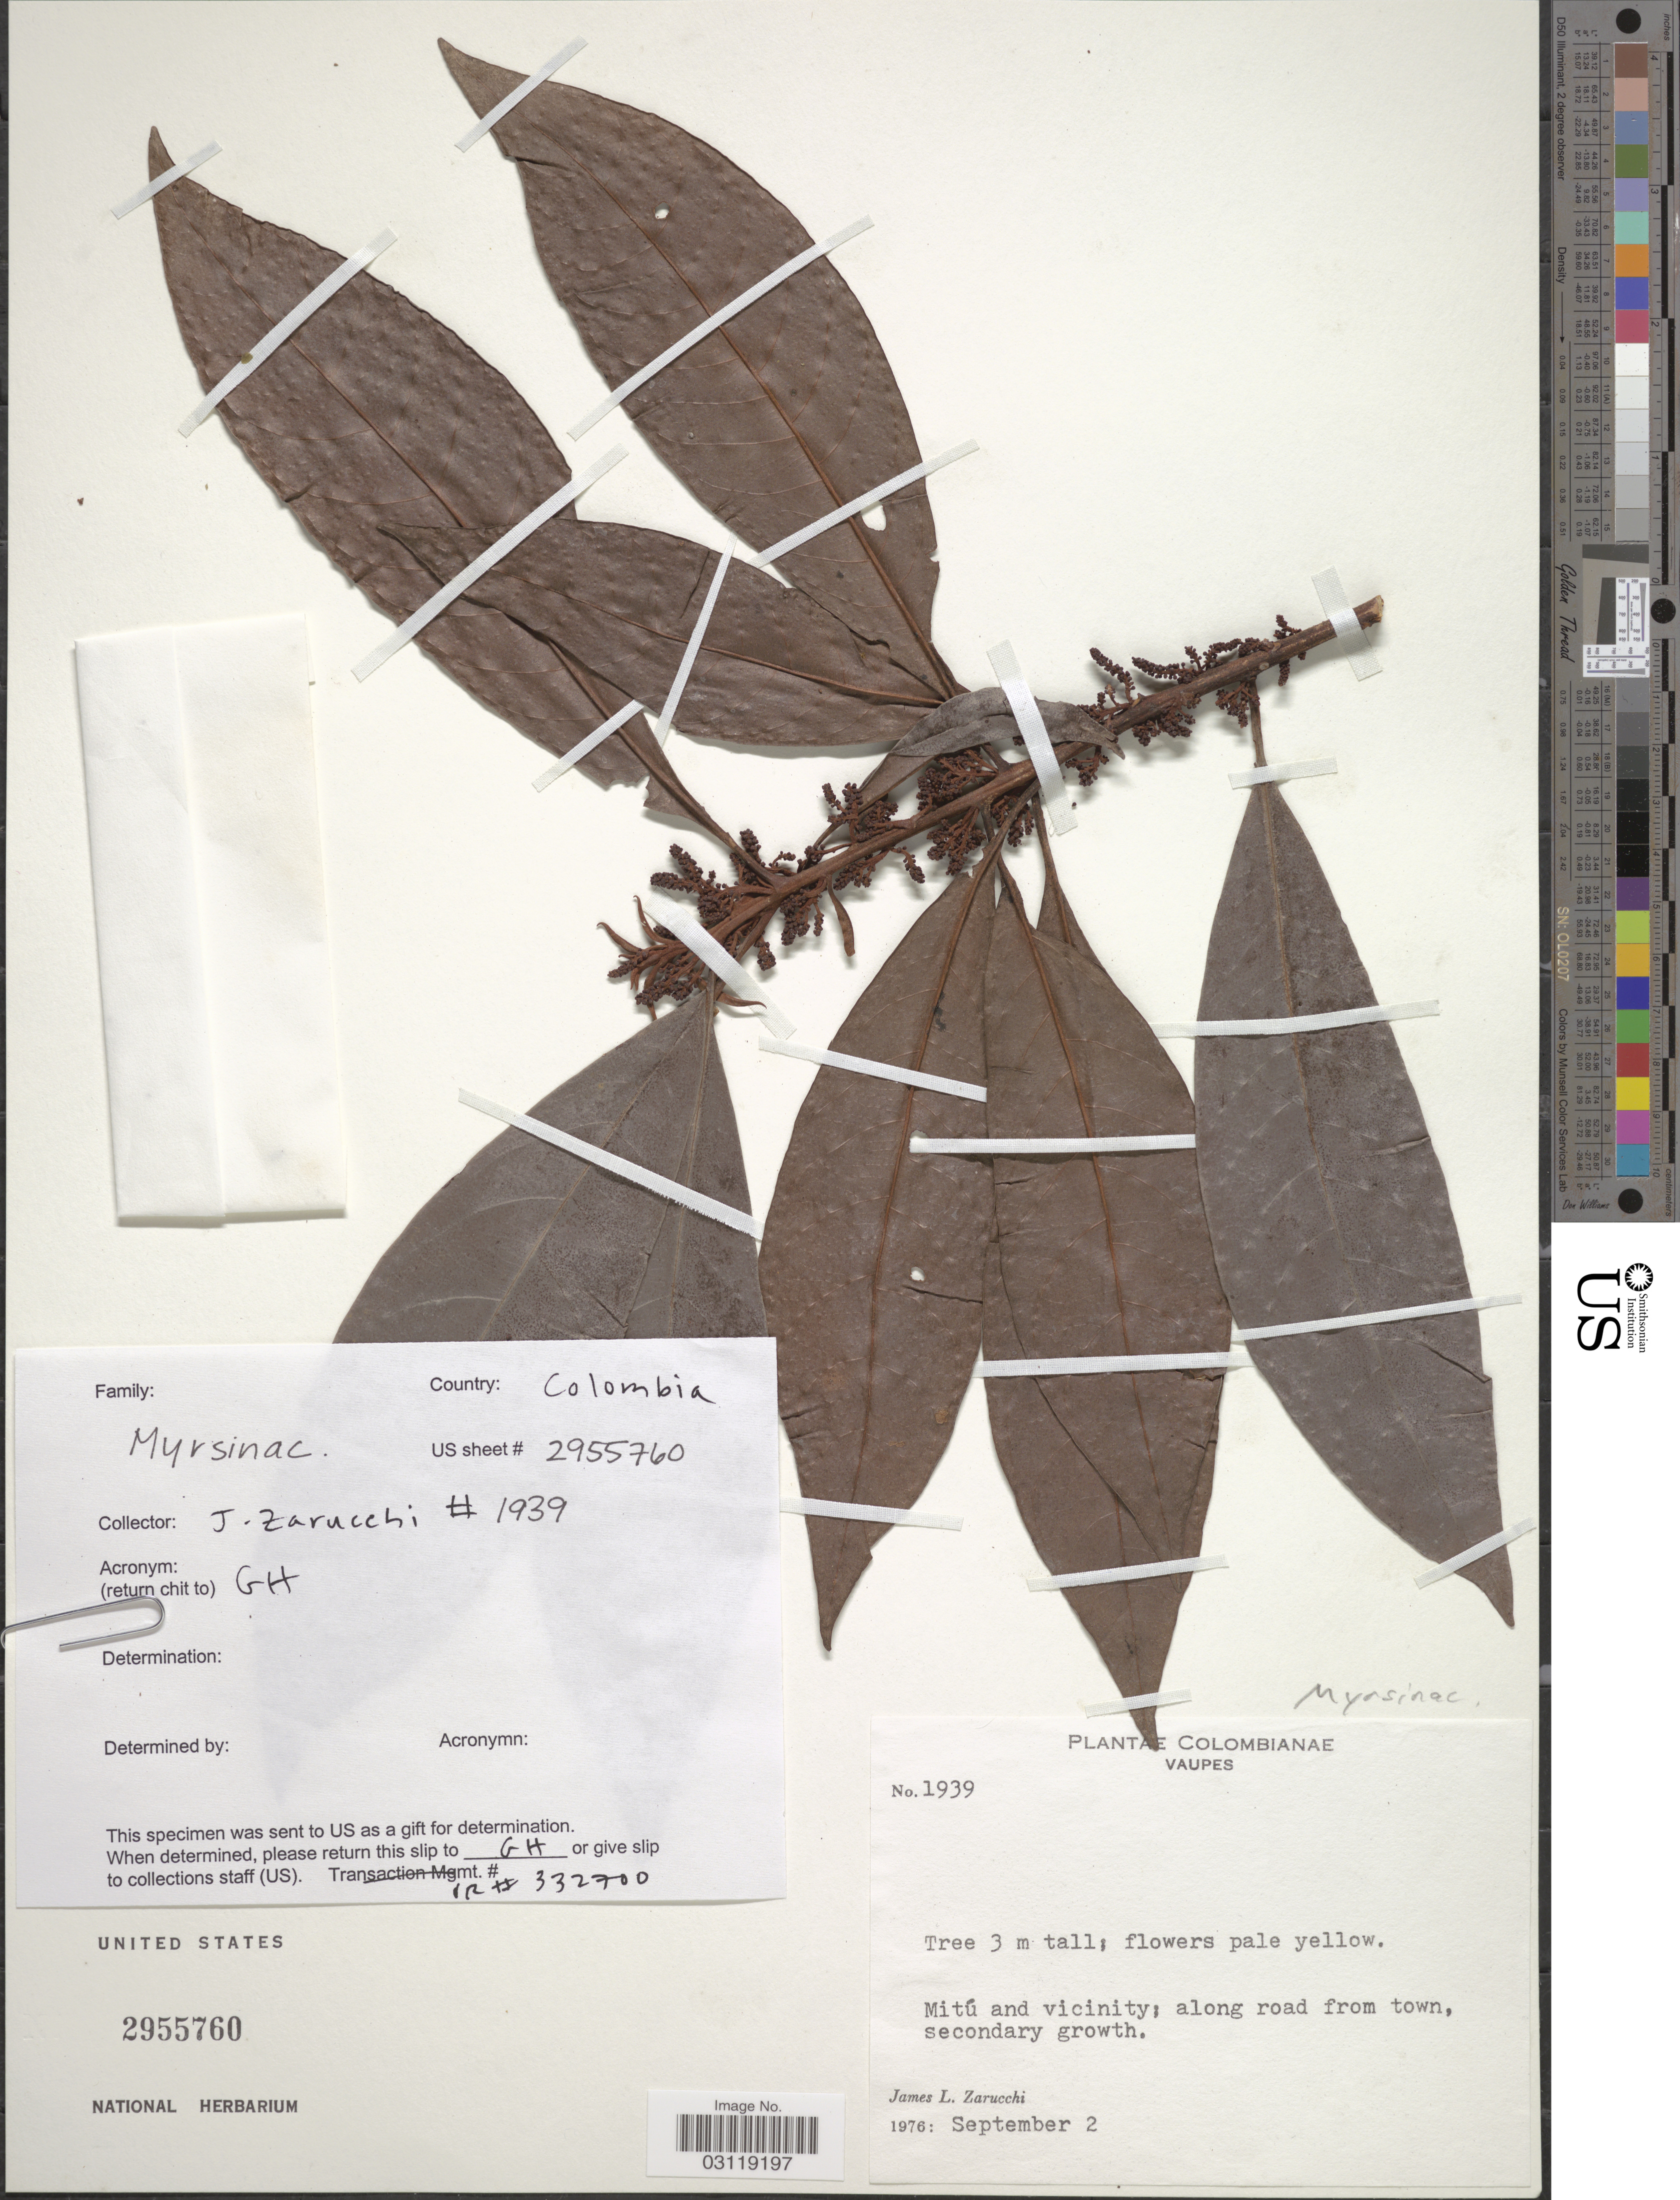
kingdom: Plantae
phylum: Tracheophyta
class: Magnoliopsida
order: Ericales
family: Primulaceae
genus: Cybianthus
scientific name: Cybianthus resinosus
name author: Mez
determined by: Pipoly, J. J.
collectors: J. L. Zarucchi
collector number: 1939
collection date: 1976-09-02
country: Colombia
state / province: Vaupés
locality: Mitú and vicinity; along road from town.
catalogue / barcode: US 2955760